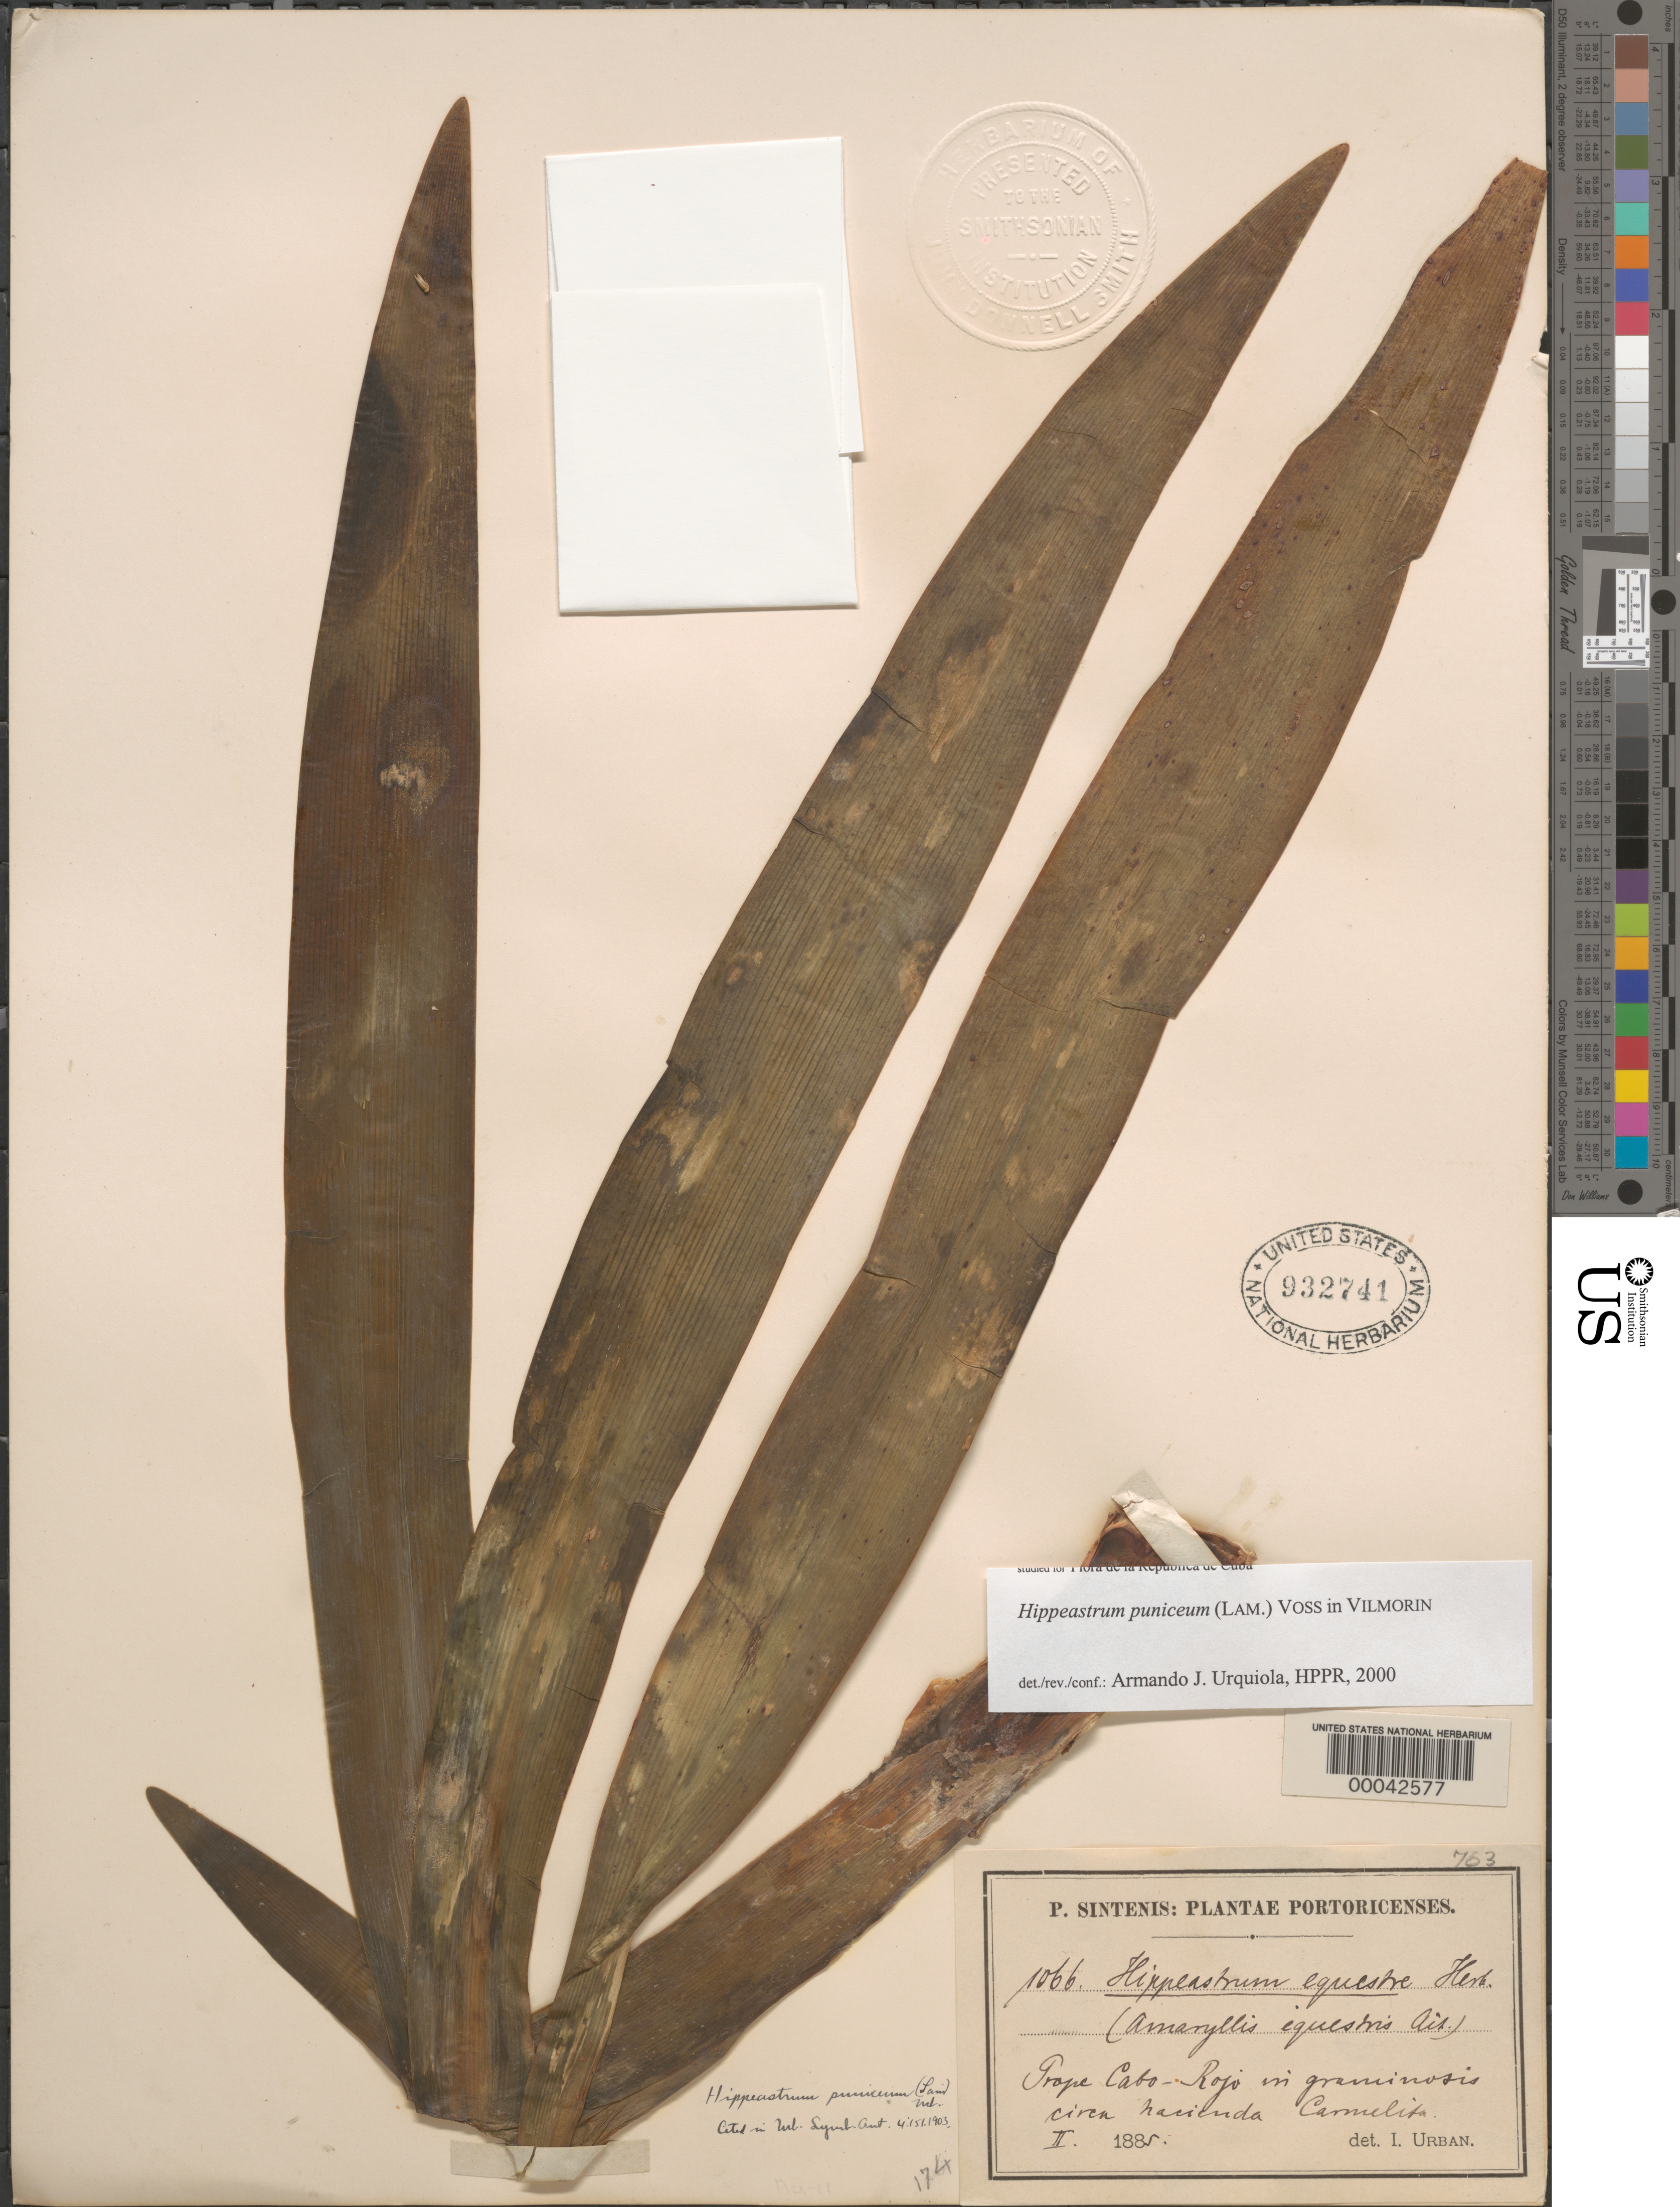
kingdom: Plantae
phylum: Tracheophyta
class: Liliopsida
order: Asparagales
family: Amaryllidaceae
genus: Hippeastrum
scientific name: Hippeastrum puniceum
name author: (Lam.) Voss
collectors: P. Sintenis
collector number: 1066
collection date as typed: Feb 1885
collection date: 1885-02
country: Puerto Rico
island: Greater Antilles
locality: Prope cabo rojo; around hacienda camelisa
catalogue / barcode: US 932741